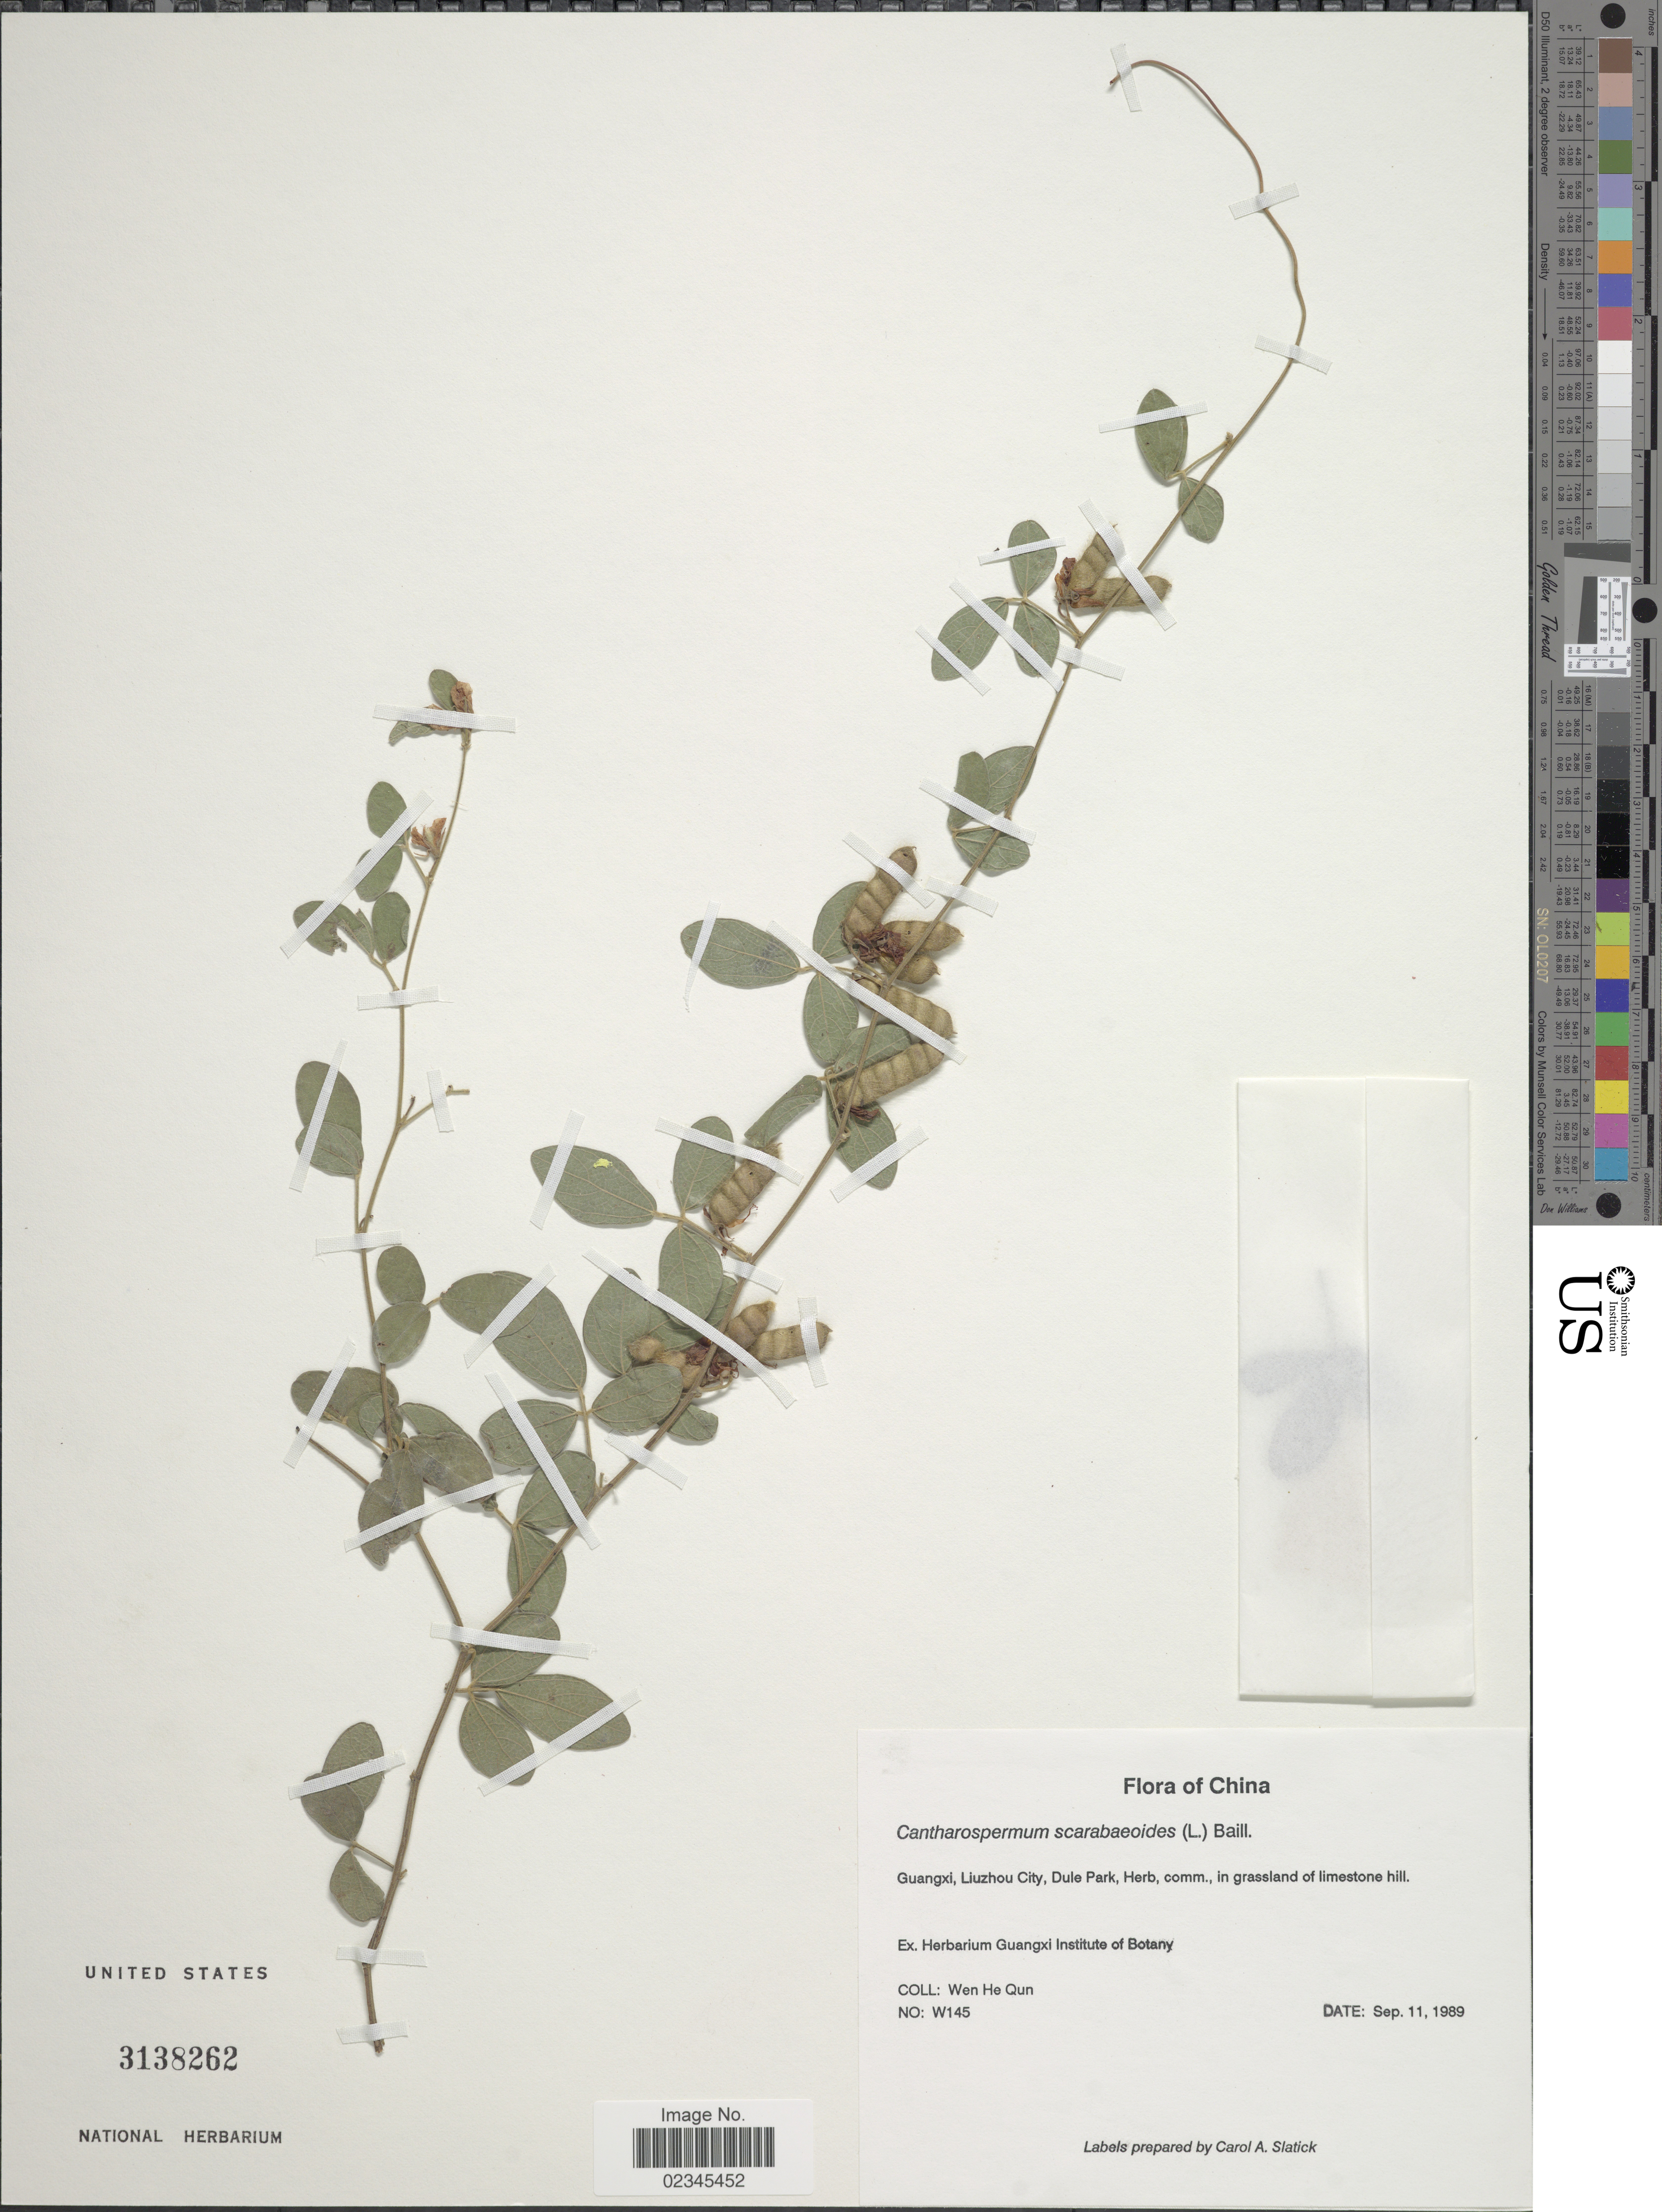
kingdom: Plantae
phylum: Tracheophyta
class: Magnoliopsida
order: Fabales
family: Fabaceae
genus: Cajanus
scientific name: Cajanus scarabaeoides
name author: (L.) Thou. ex Graham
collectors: H. Wen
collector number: W145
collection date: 1989-09-11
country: China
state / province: Guangxi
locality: Luizhou City, Dule Park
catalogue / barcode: US 3138262